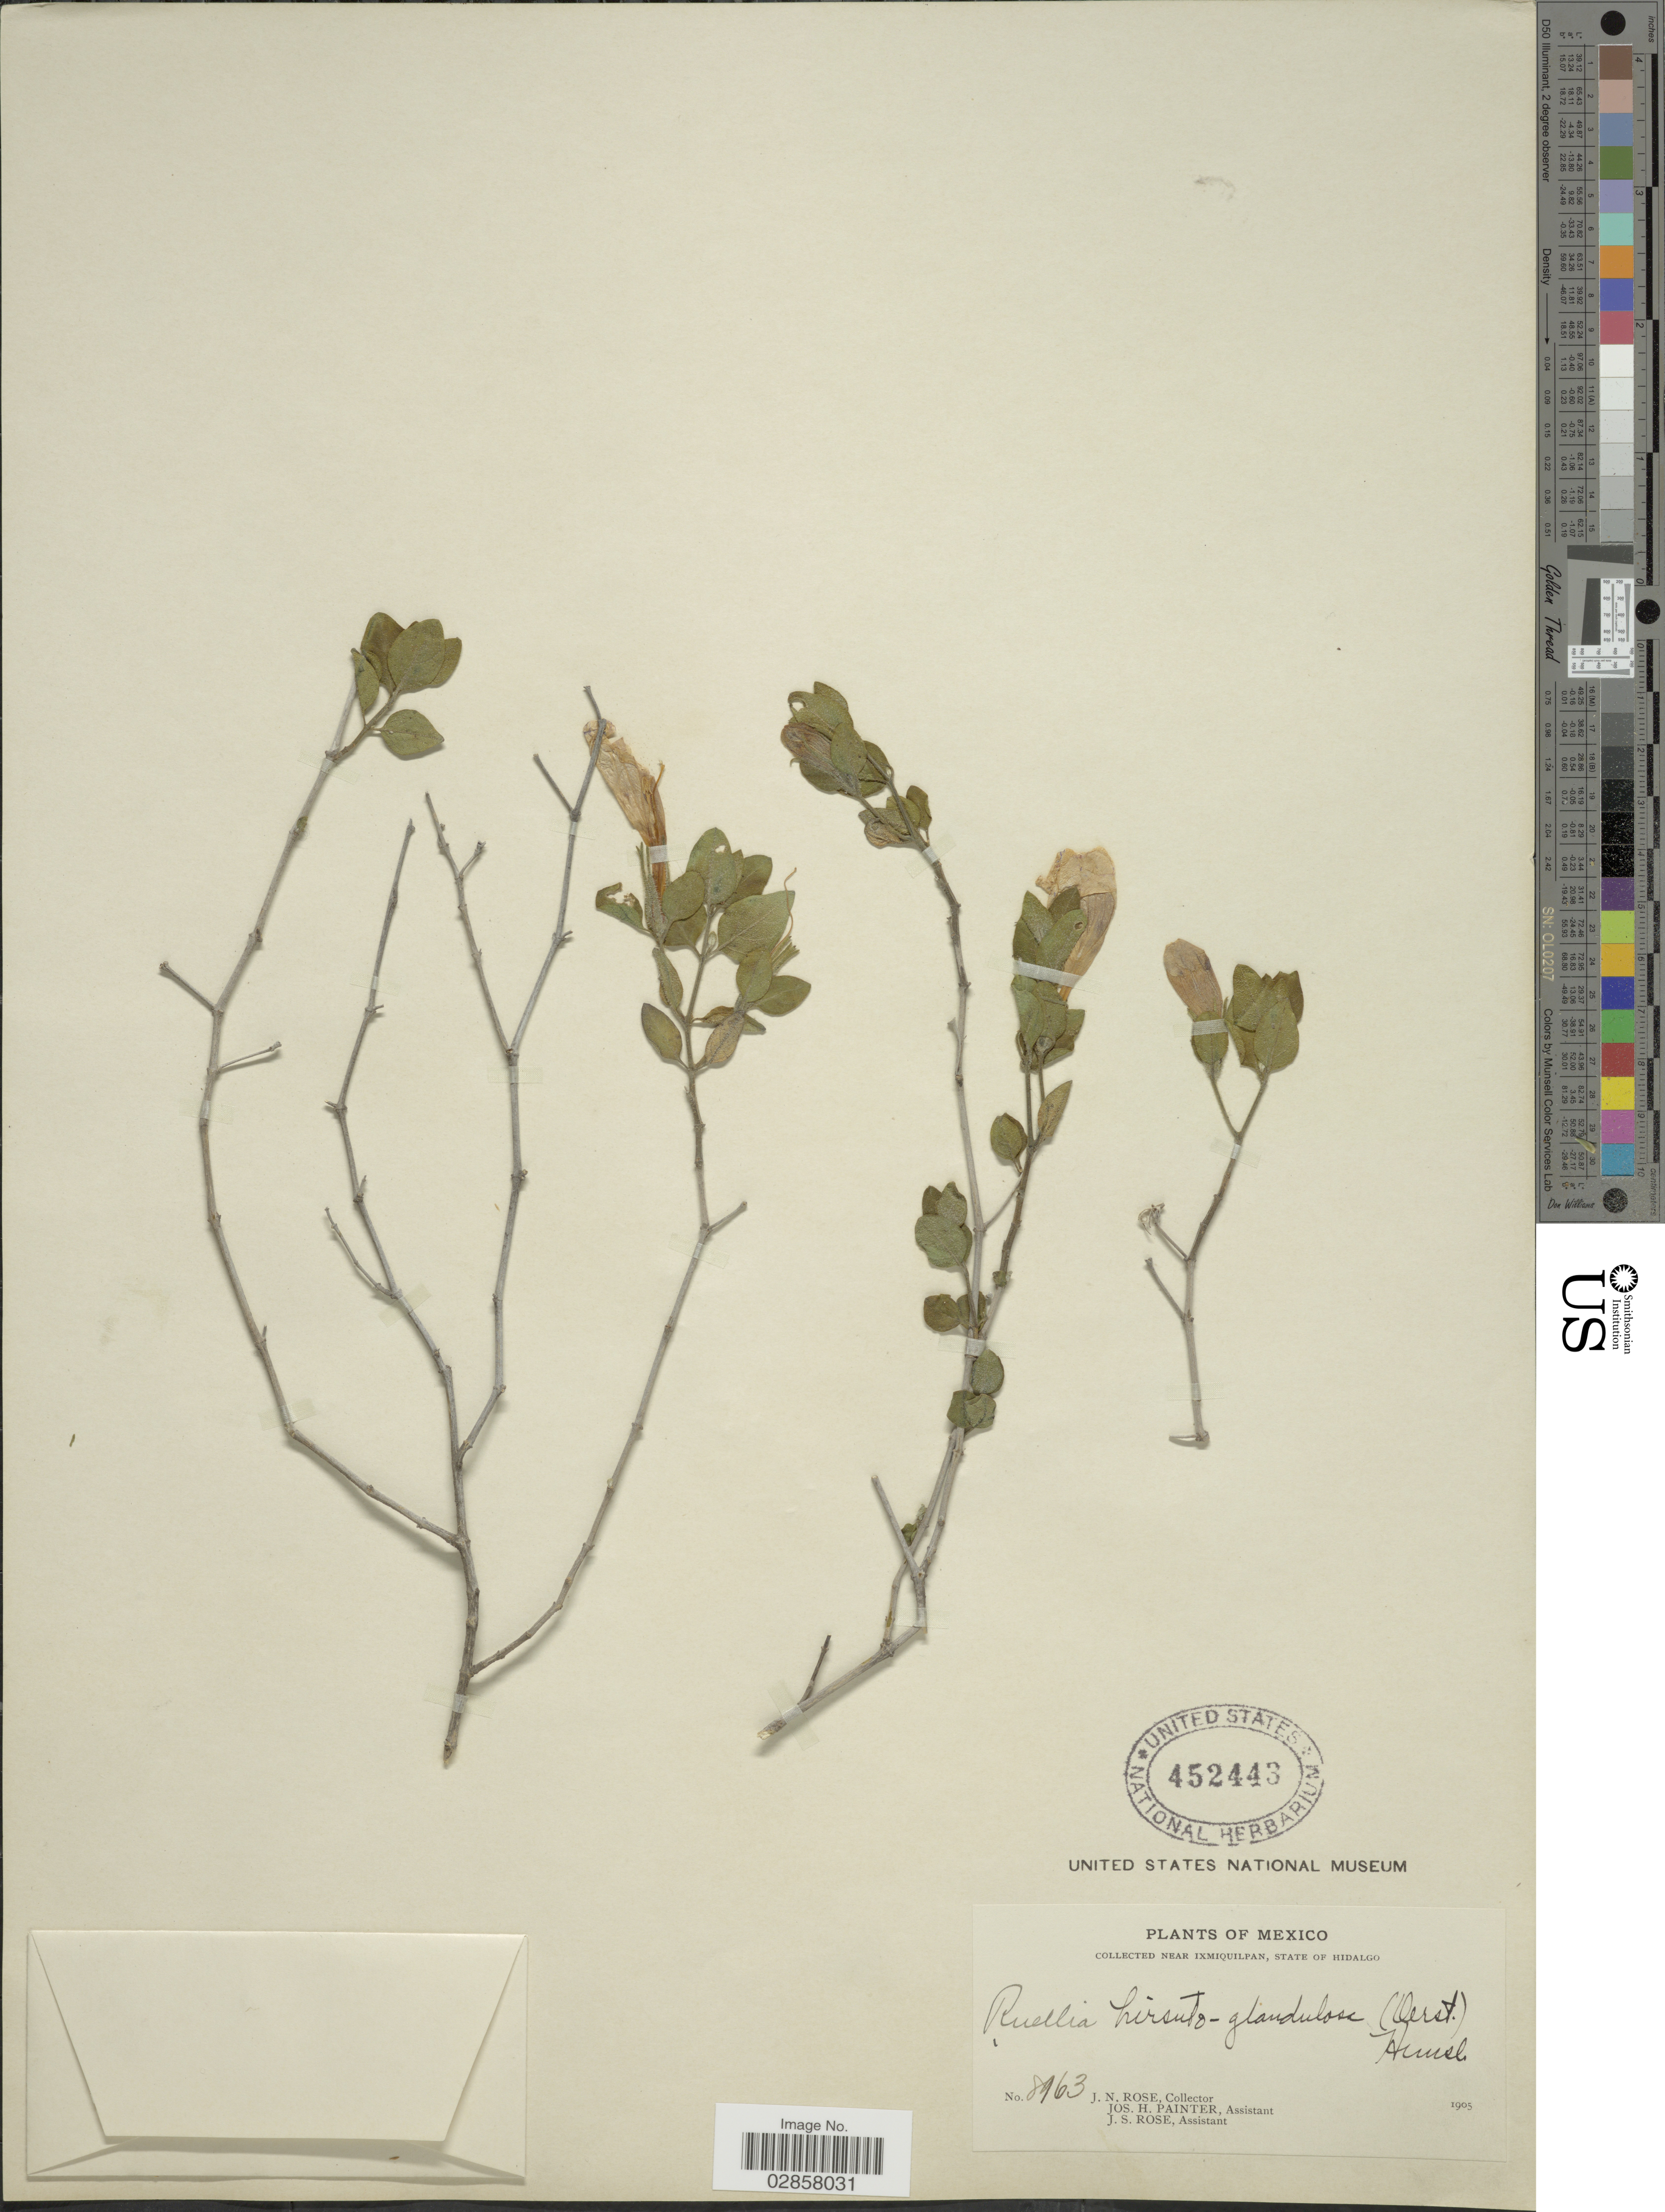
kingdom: Plantae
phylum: Tracheophyta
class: Magnoliopsida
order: Lamiales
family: Acanthaceae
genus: Ruellia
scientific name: Ruellia rosea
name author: (Nees) Hemsl.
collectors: J. N. Rose, J. H. Painter & J. S. Rose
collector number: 8963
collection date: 1905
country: Mexico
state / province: Hidalgo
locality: Near Ixmiquilpan.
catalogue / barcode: US 452443